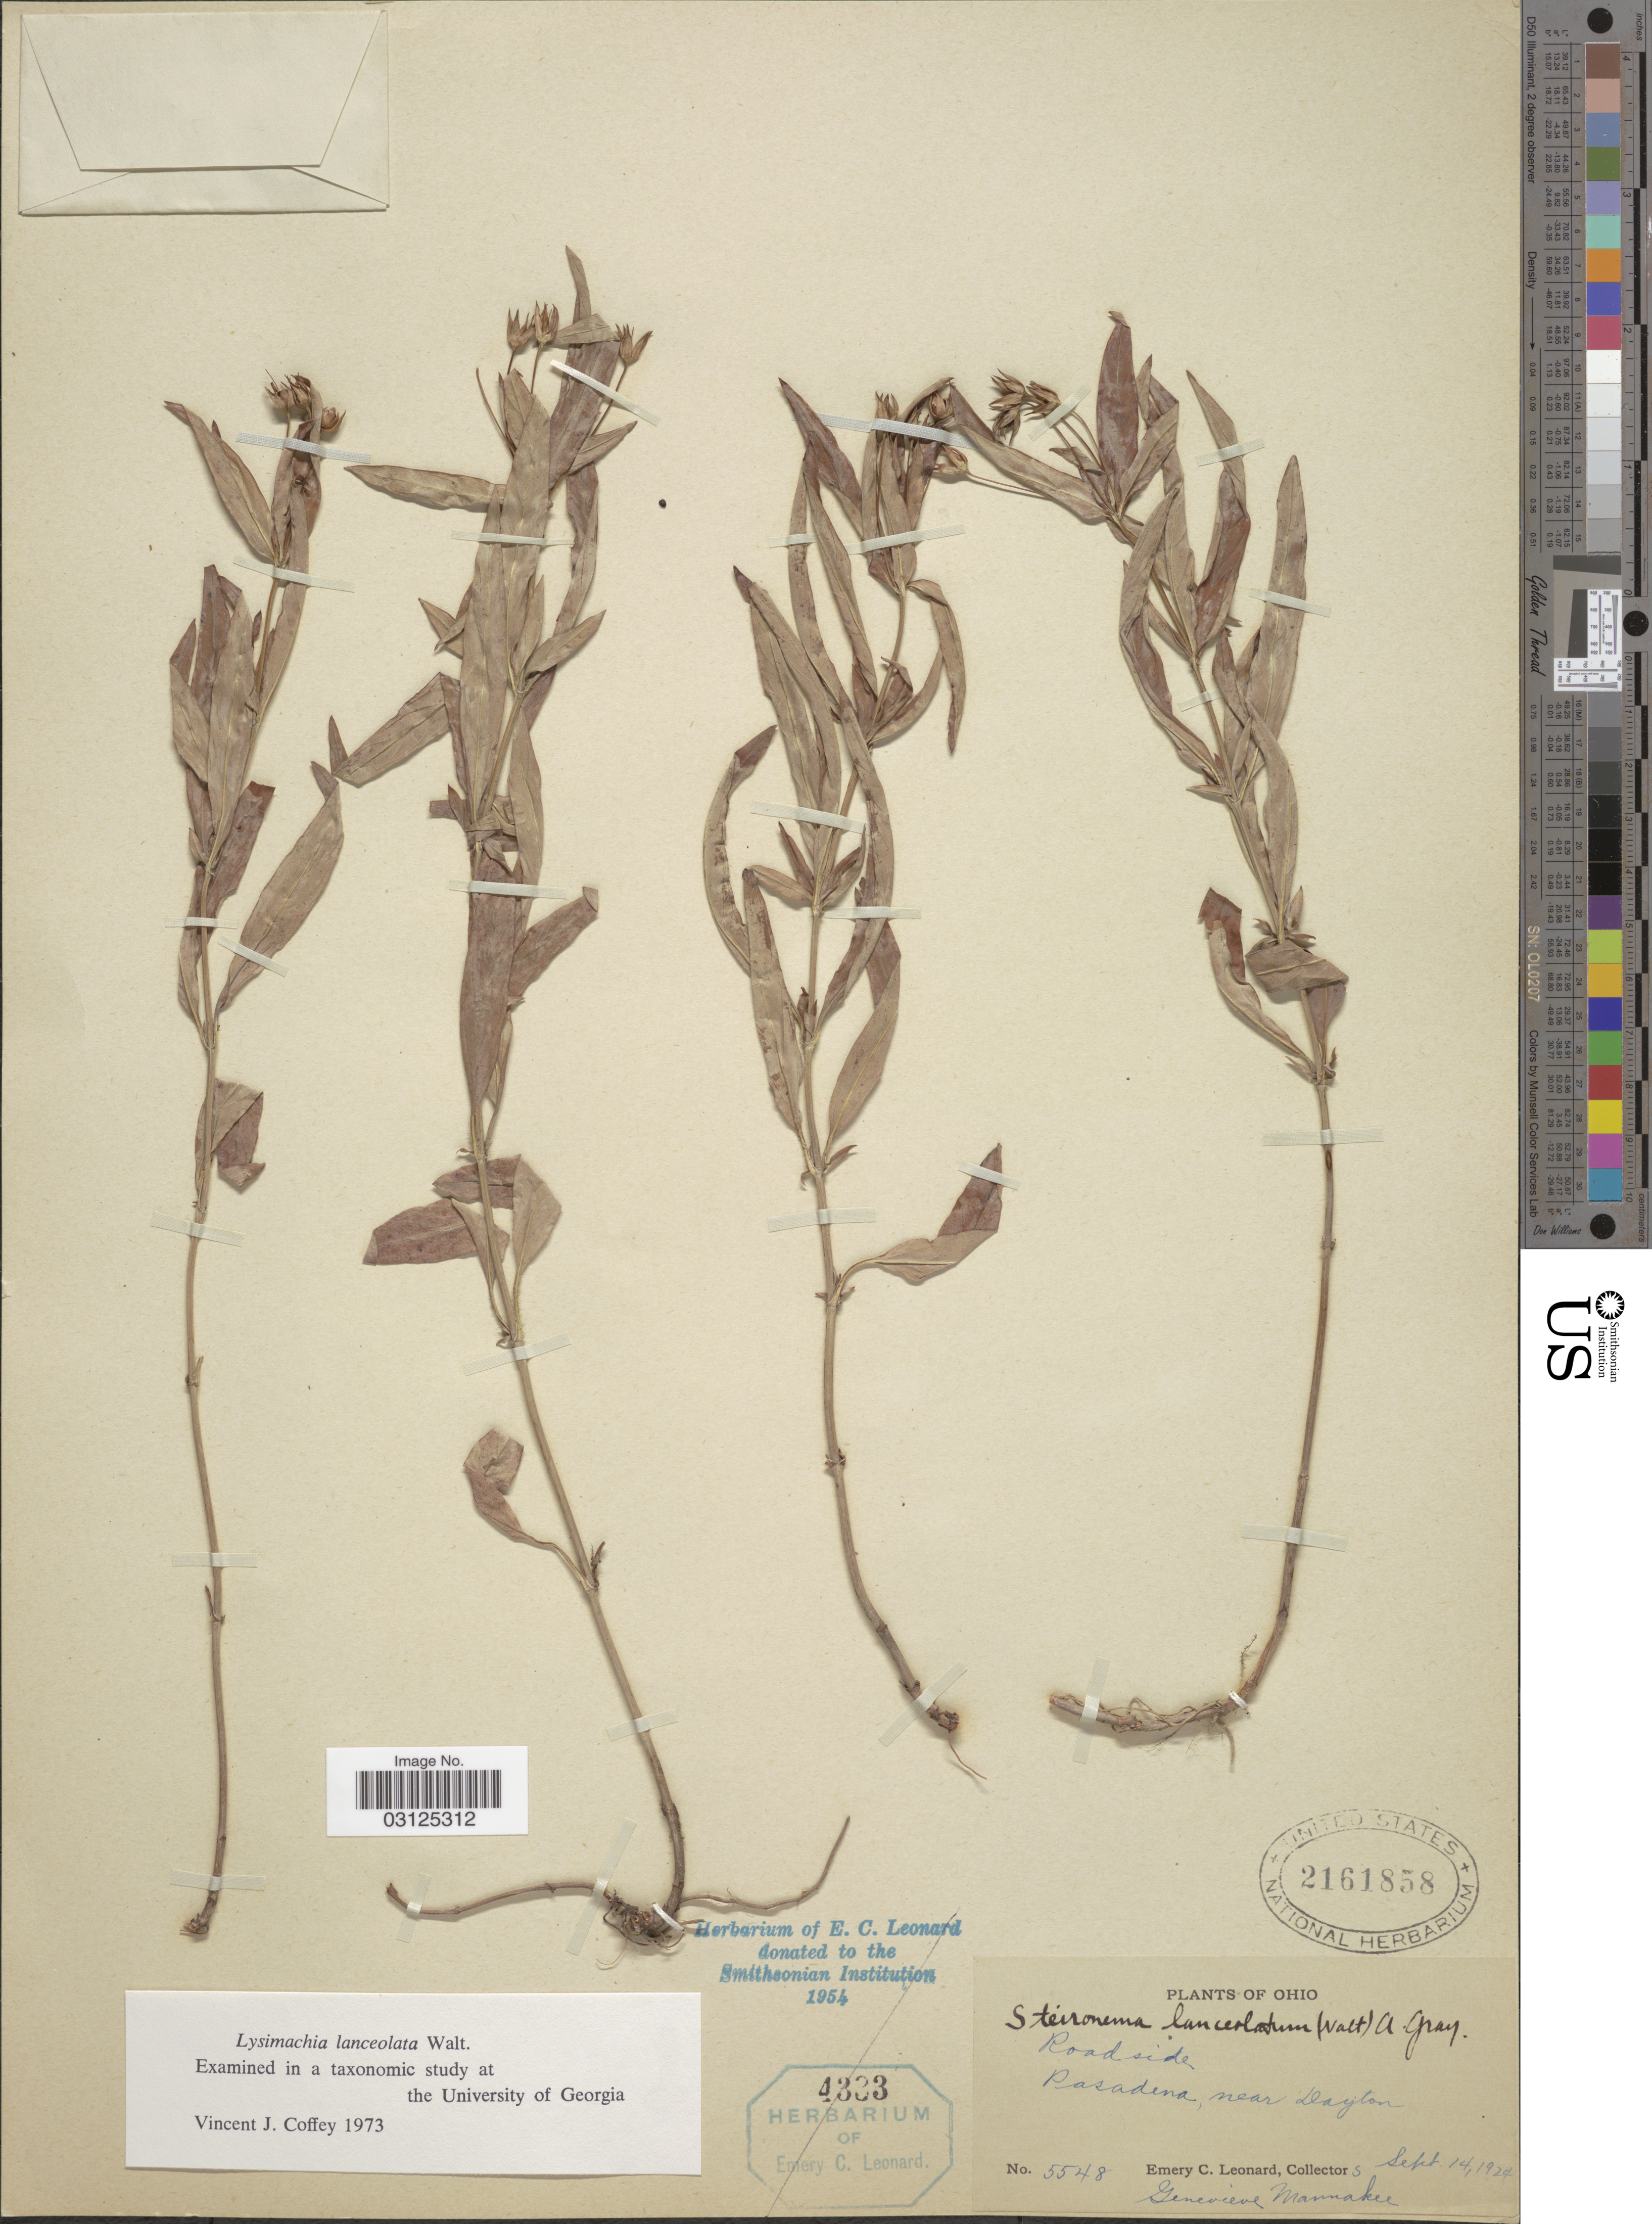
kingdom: Plantae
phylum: Tracheophyta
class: Magnoliopsida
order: Ericales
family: Primulaceae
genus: Steironema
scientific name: Steironema lanceolatum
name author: (Walter) A. Gray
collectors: E. C. Leonard & G. Mannakee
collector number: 5548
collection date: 1929-09-14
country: United States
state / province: Ohio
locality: Roadside. Pasadena, near Dayton.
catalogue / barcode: US 2161858